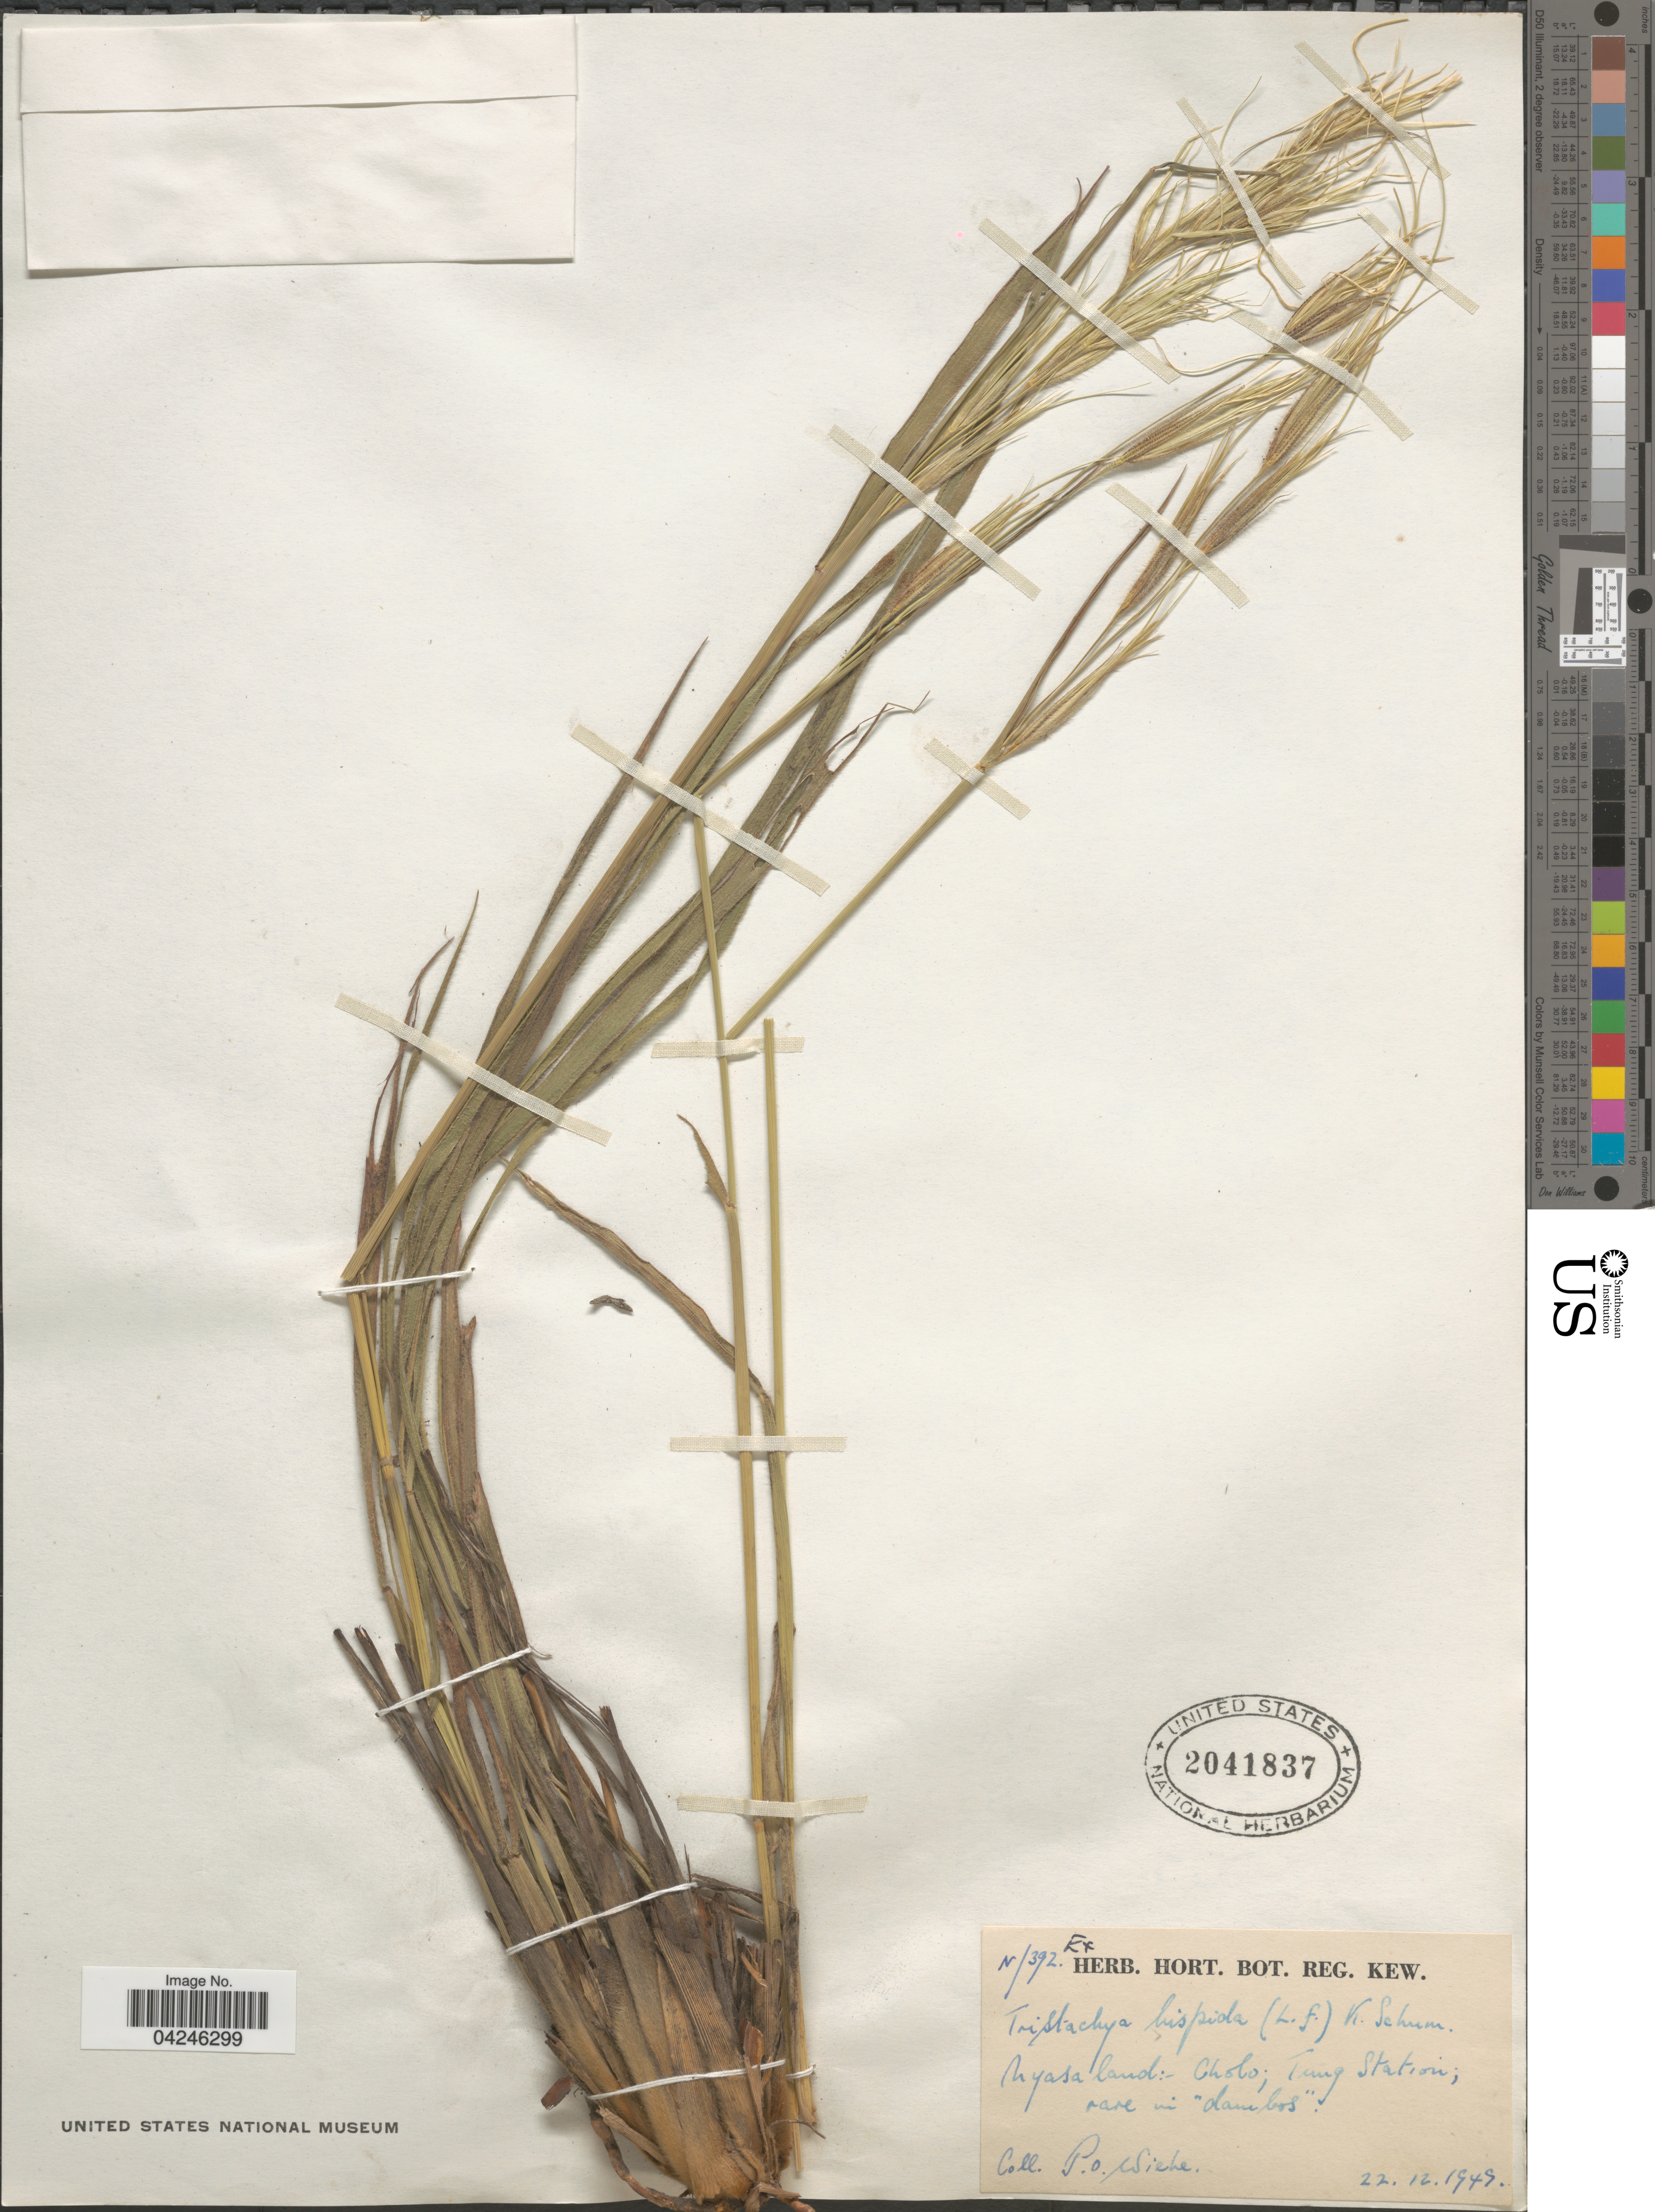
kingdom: Plantae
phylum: Tracheophyta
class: Liliopsida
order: Poales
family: Poaceae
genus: Tristachya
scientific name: Tristachya thollonii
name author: Franch.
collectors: P. Wiehe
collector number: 392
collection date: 1949-12-22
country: Malawi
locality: Nyasaland: Cholo; Tung Station.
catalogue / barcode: US 2041837